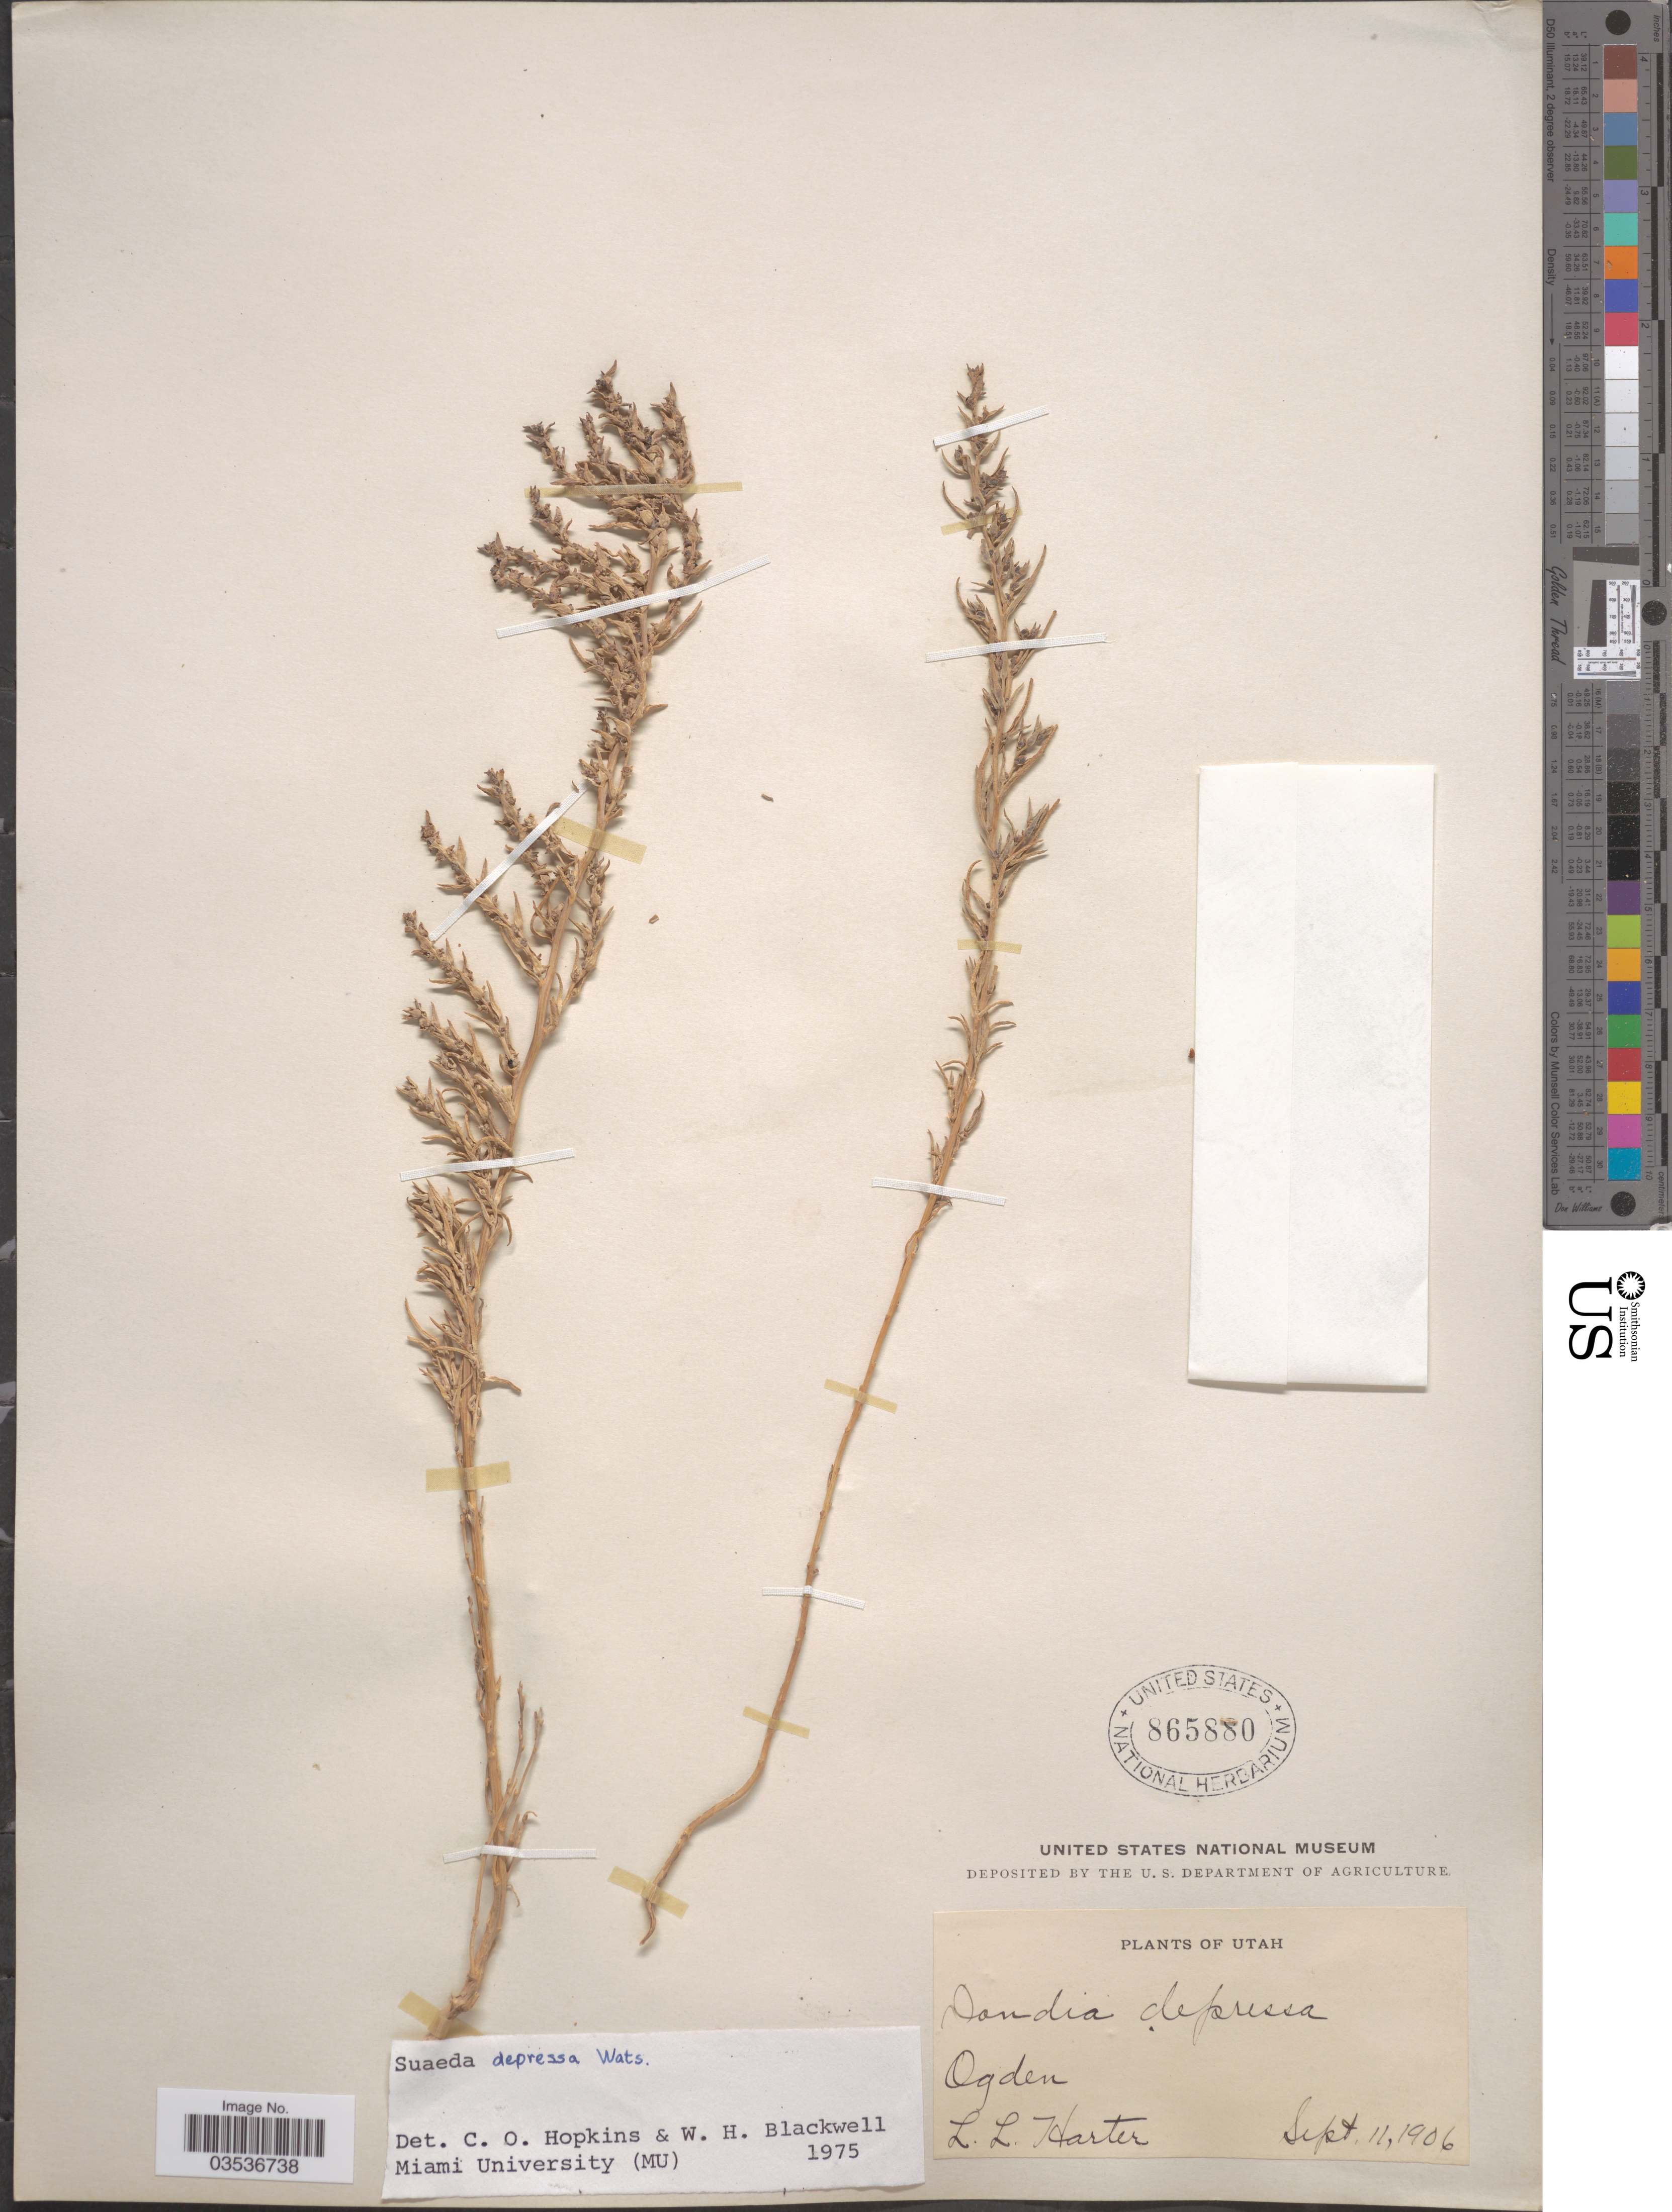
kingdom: Plantae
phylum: Tracheophyta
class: Magnoliopsida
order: Caryophyllales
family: Amaranthaceae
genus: Suaeda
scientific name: Suaeda depressa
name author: (Pursh) S. Watson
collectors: L. Harter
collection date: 1906-09-11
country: United States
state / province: Utah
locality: Ogden.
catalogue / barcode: US 865880